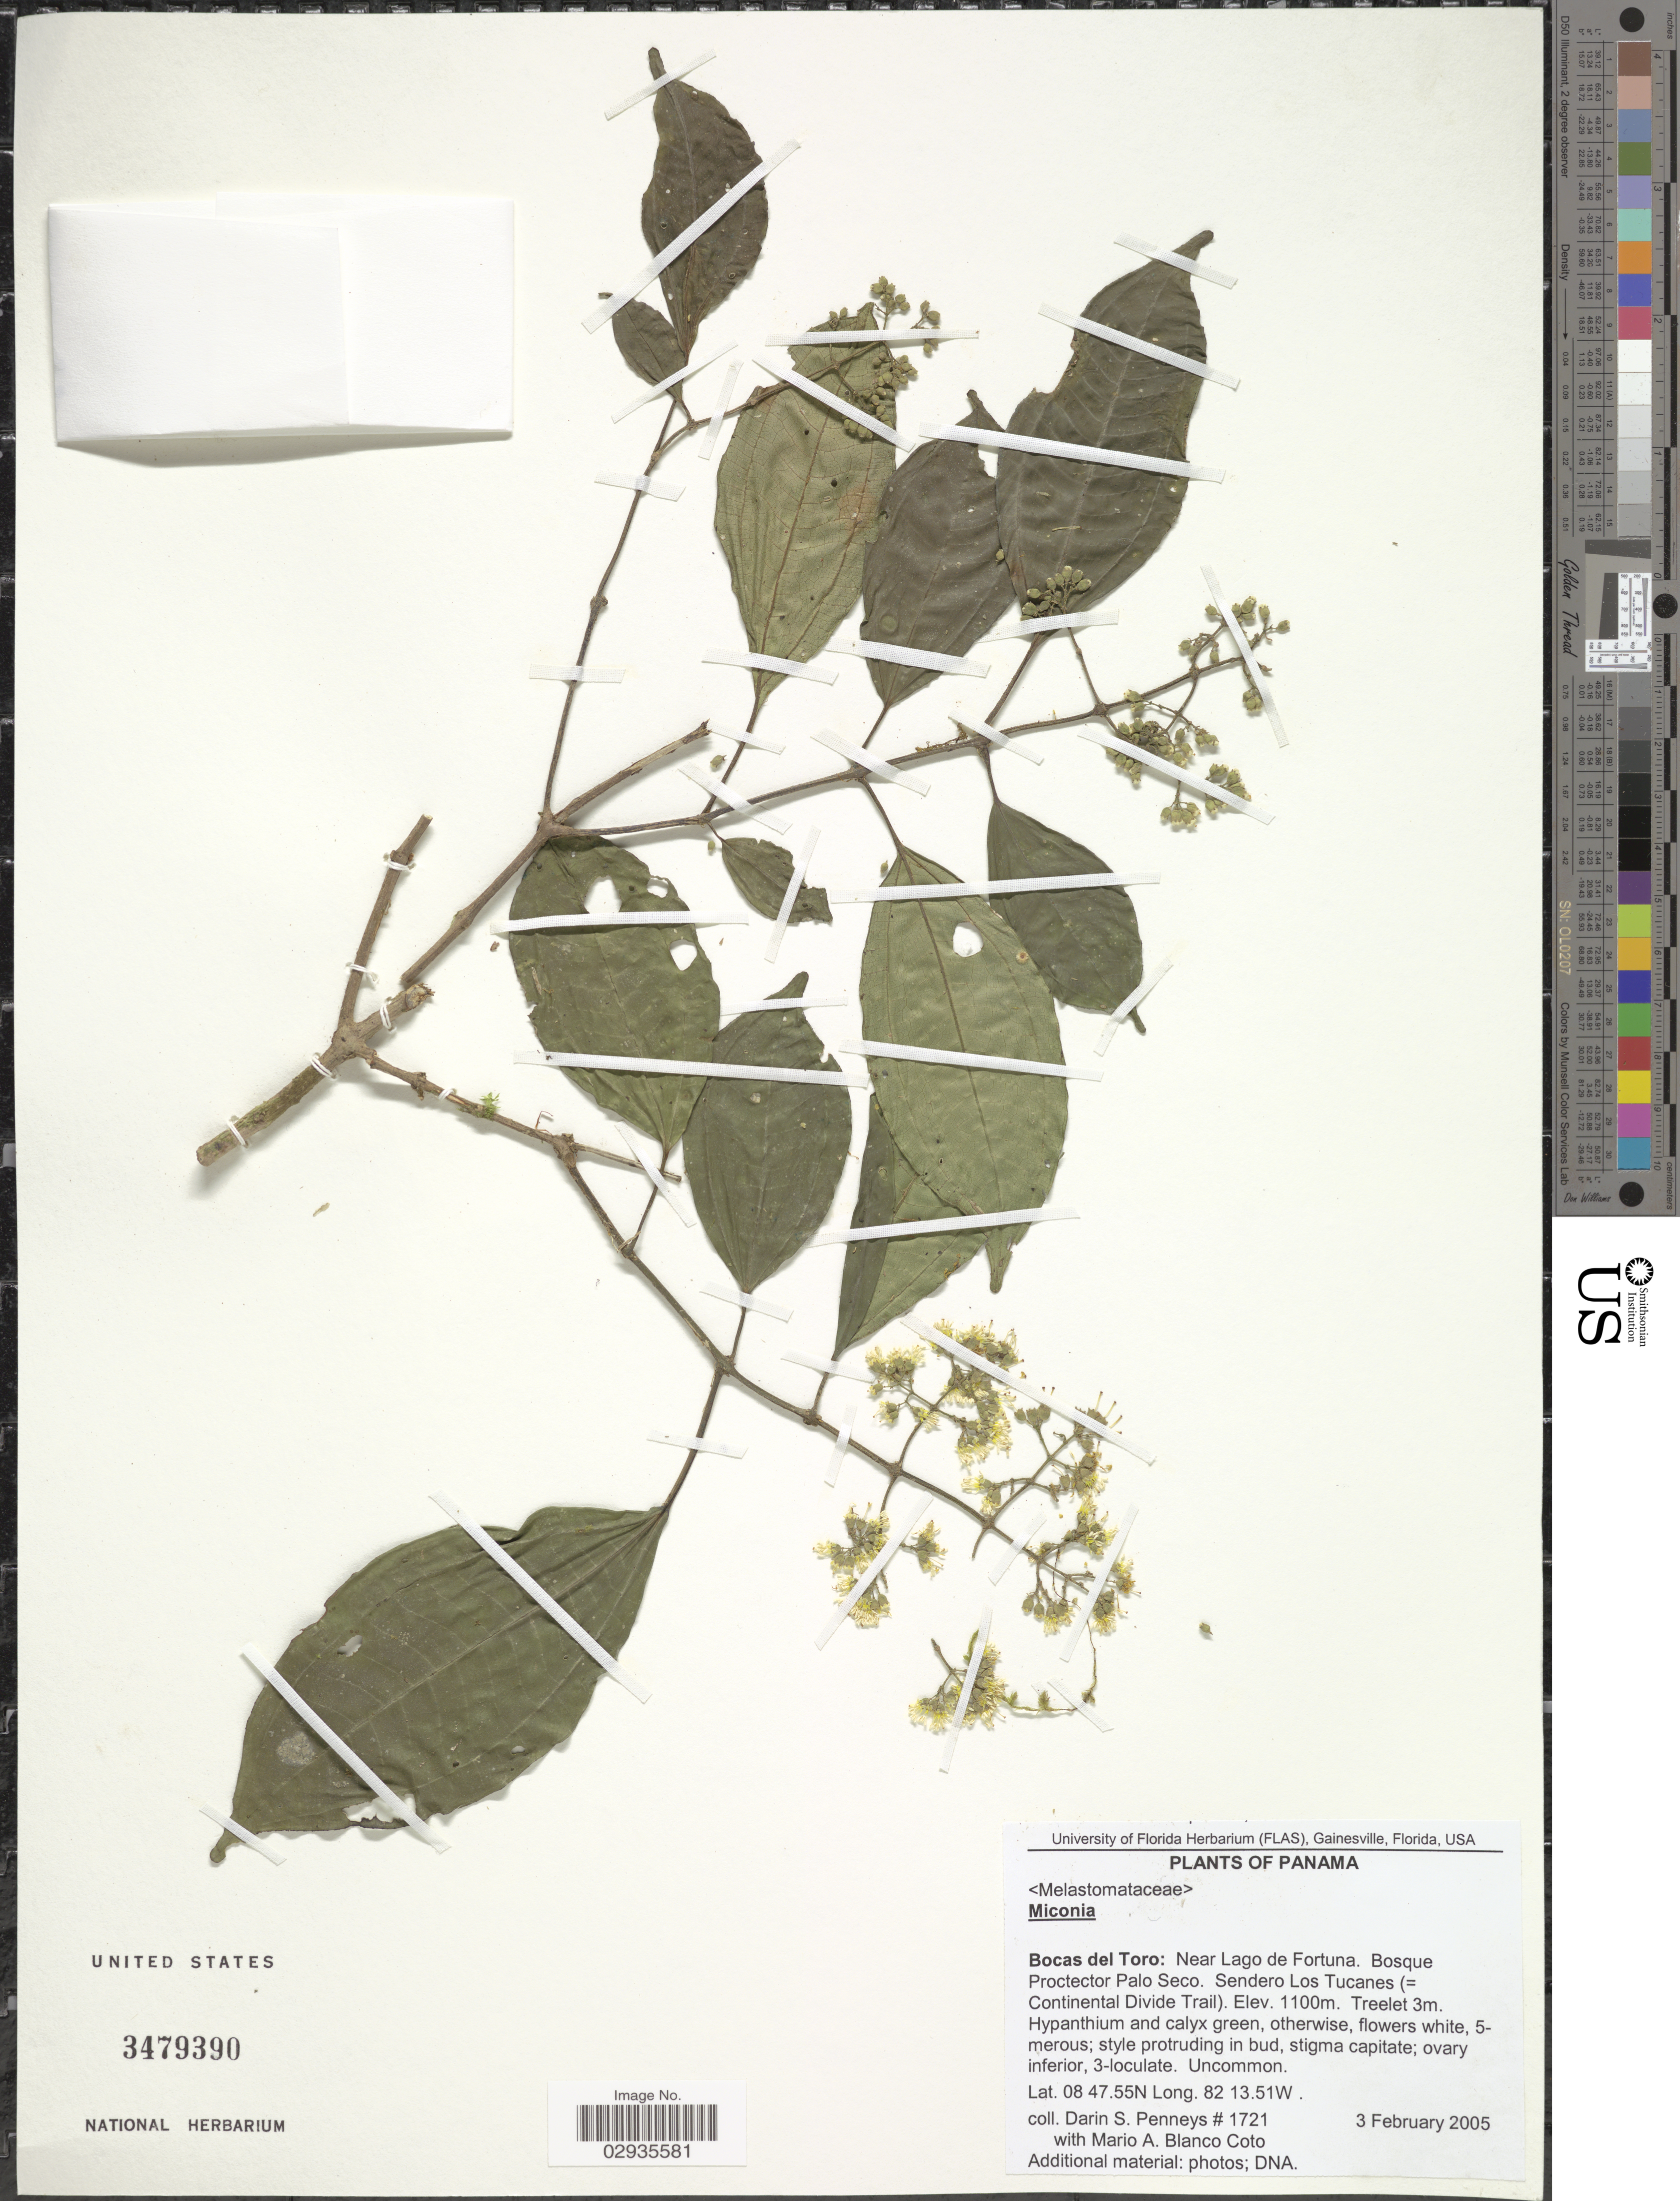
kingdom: Plantae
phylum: Tracheophyta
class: Magnoliopsida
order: Myrtales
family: Melastomataceae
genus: Miconia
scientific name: Miconia sp.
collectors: D. S. Penneys & M. A. Blanco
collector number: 1721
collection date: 2005-02-03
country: Panama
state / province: Bocas del Toro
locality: Near Lago de Fortuna. Bosque Protector Palo Seco. Sendero Los Tucanes (= Continental Divide Trail).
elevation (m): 1100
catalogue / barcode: US 3479390